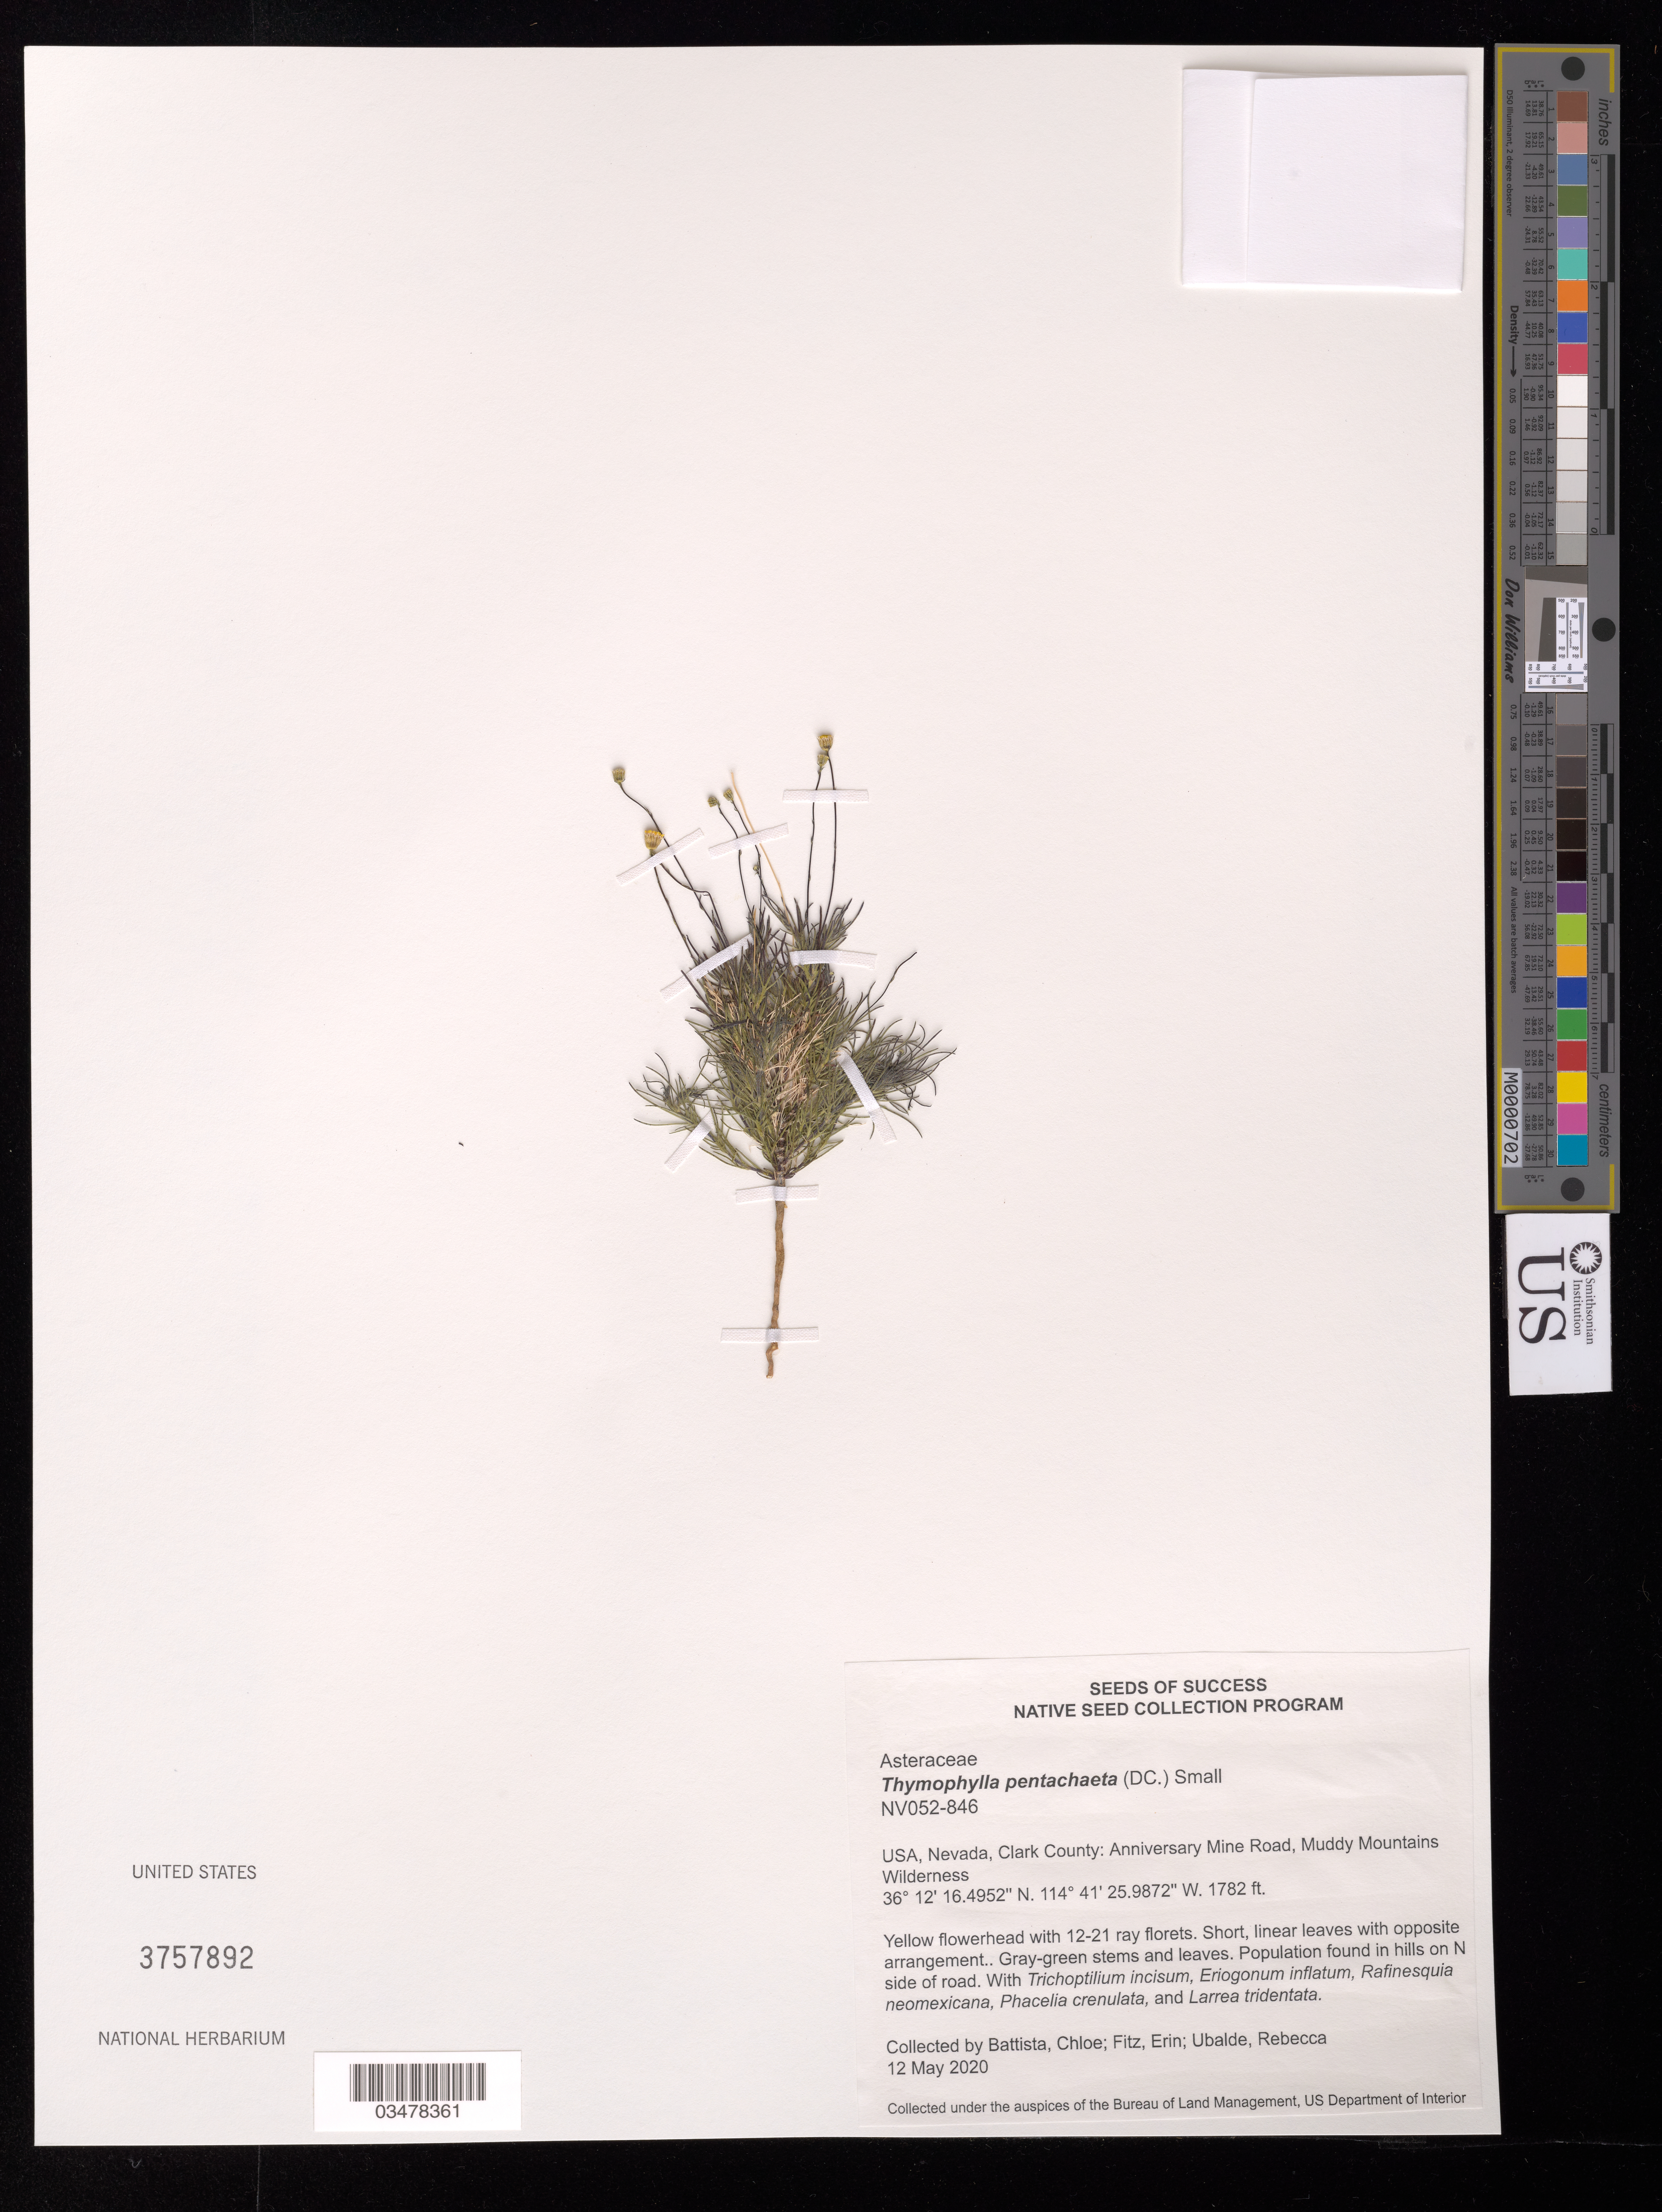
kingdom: Plantae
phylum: Tracheophyta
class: Magnoliopsida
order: Asterales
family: Asteraceae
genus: Thymophylla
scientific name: Thymophylla pentachaeta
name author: (DC.) Small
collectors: C. Battista, E. Fitz & R. Ubalde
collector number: NV052-846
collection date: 2020-05-12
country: United States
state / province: Nevada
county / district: Clark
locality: Anniversary Mine Road, Muddy Mountains Wilderness.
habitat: With Rafinesquia neomexicana, Phacelia crenulata, Larrea tridentata, etc.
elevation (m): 543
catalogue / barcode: US 3757892